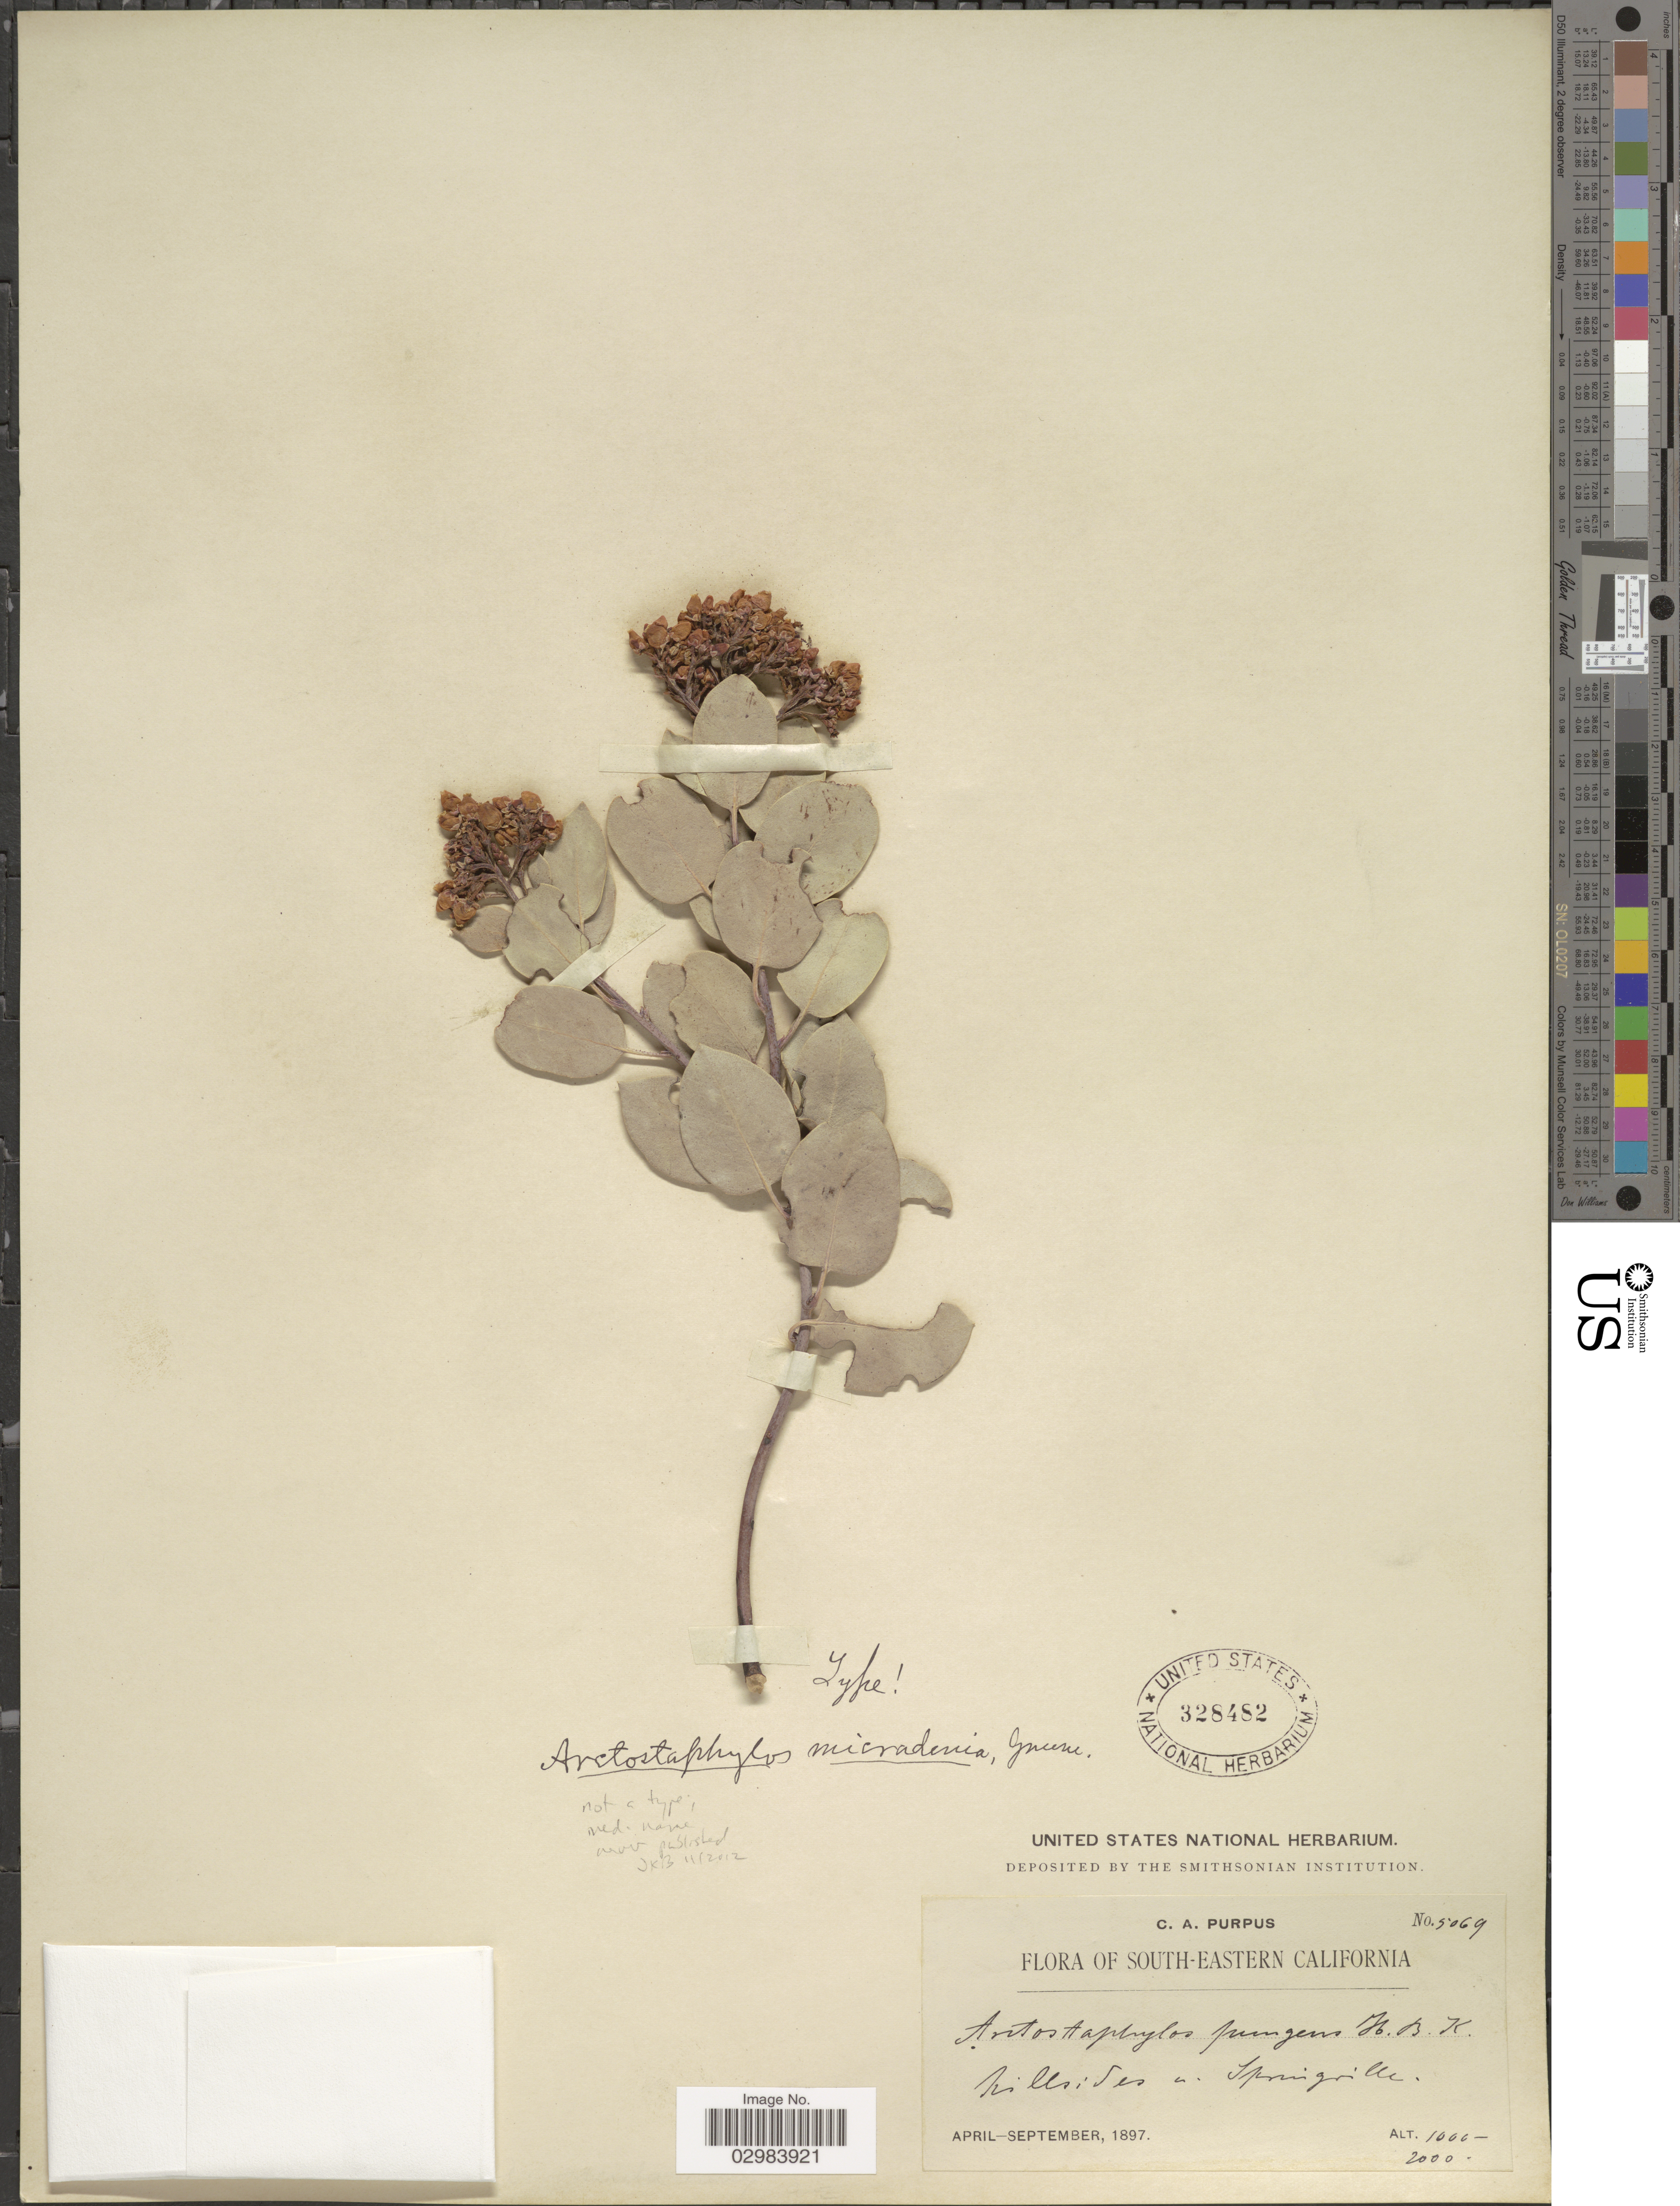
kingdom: Plantae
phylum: Tracheophyta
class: Magnoliopsida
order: Ericales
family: Ericaceae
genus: Arctostaphylos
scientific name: Arctostaphylos glauca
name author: Lindl.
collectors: C. A. Purpus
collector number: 5069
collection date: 1897-04/1897-09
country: United States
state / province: California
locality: South-Eastern California, Hillsides in Springville.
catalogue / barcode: US 328482